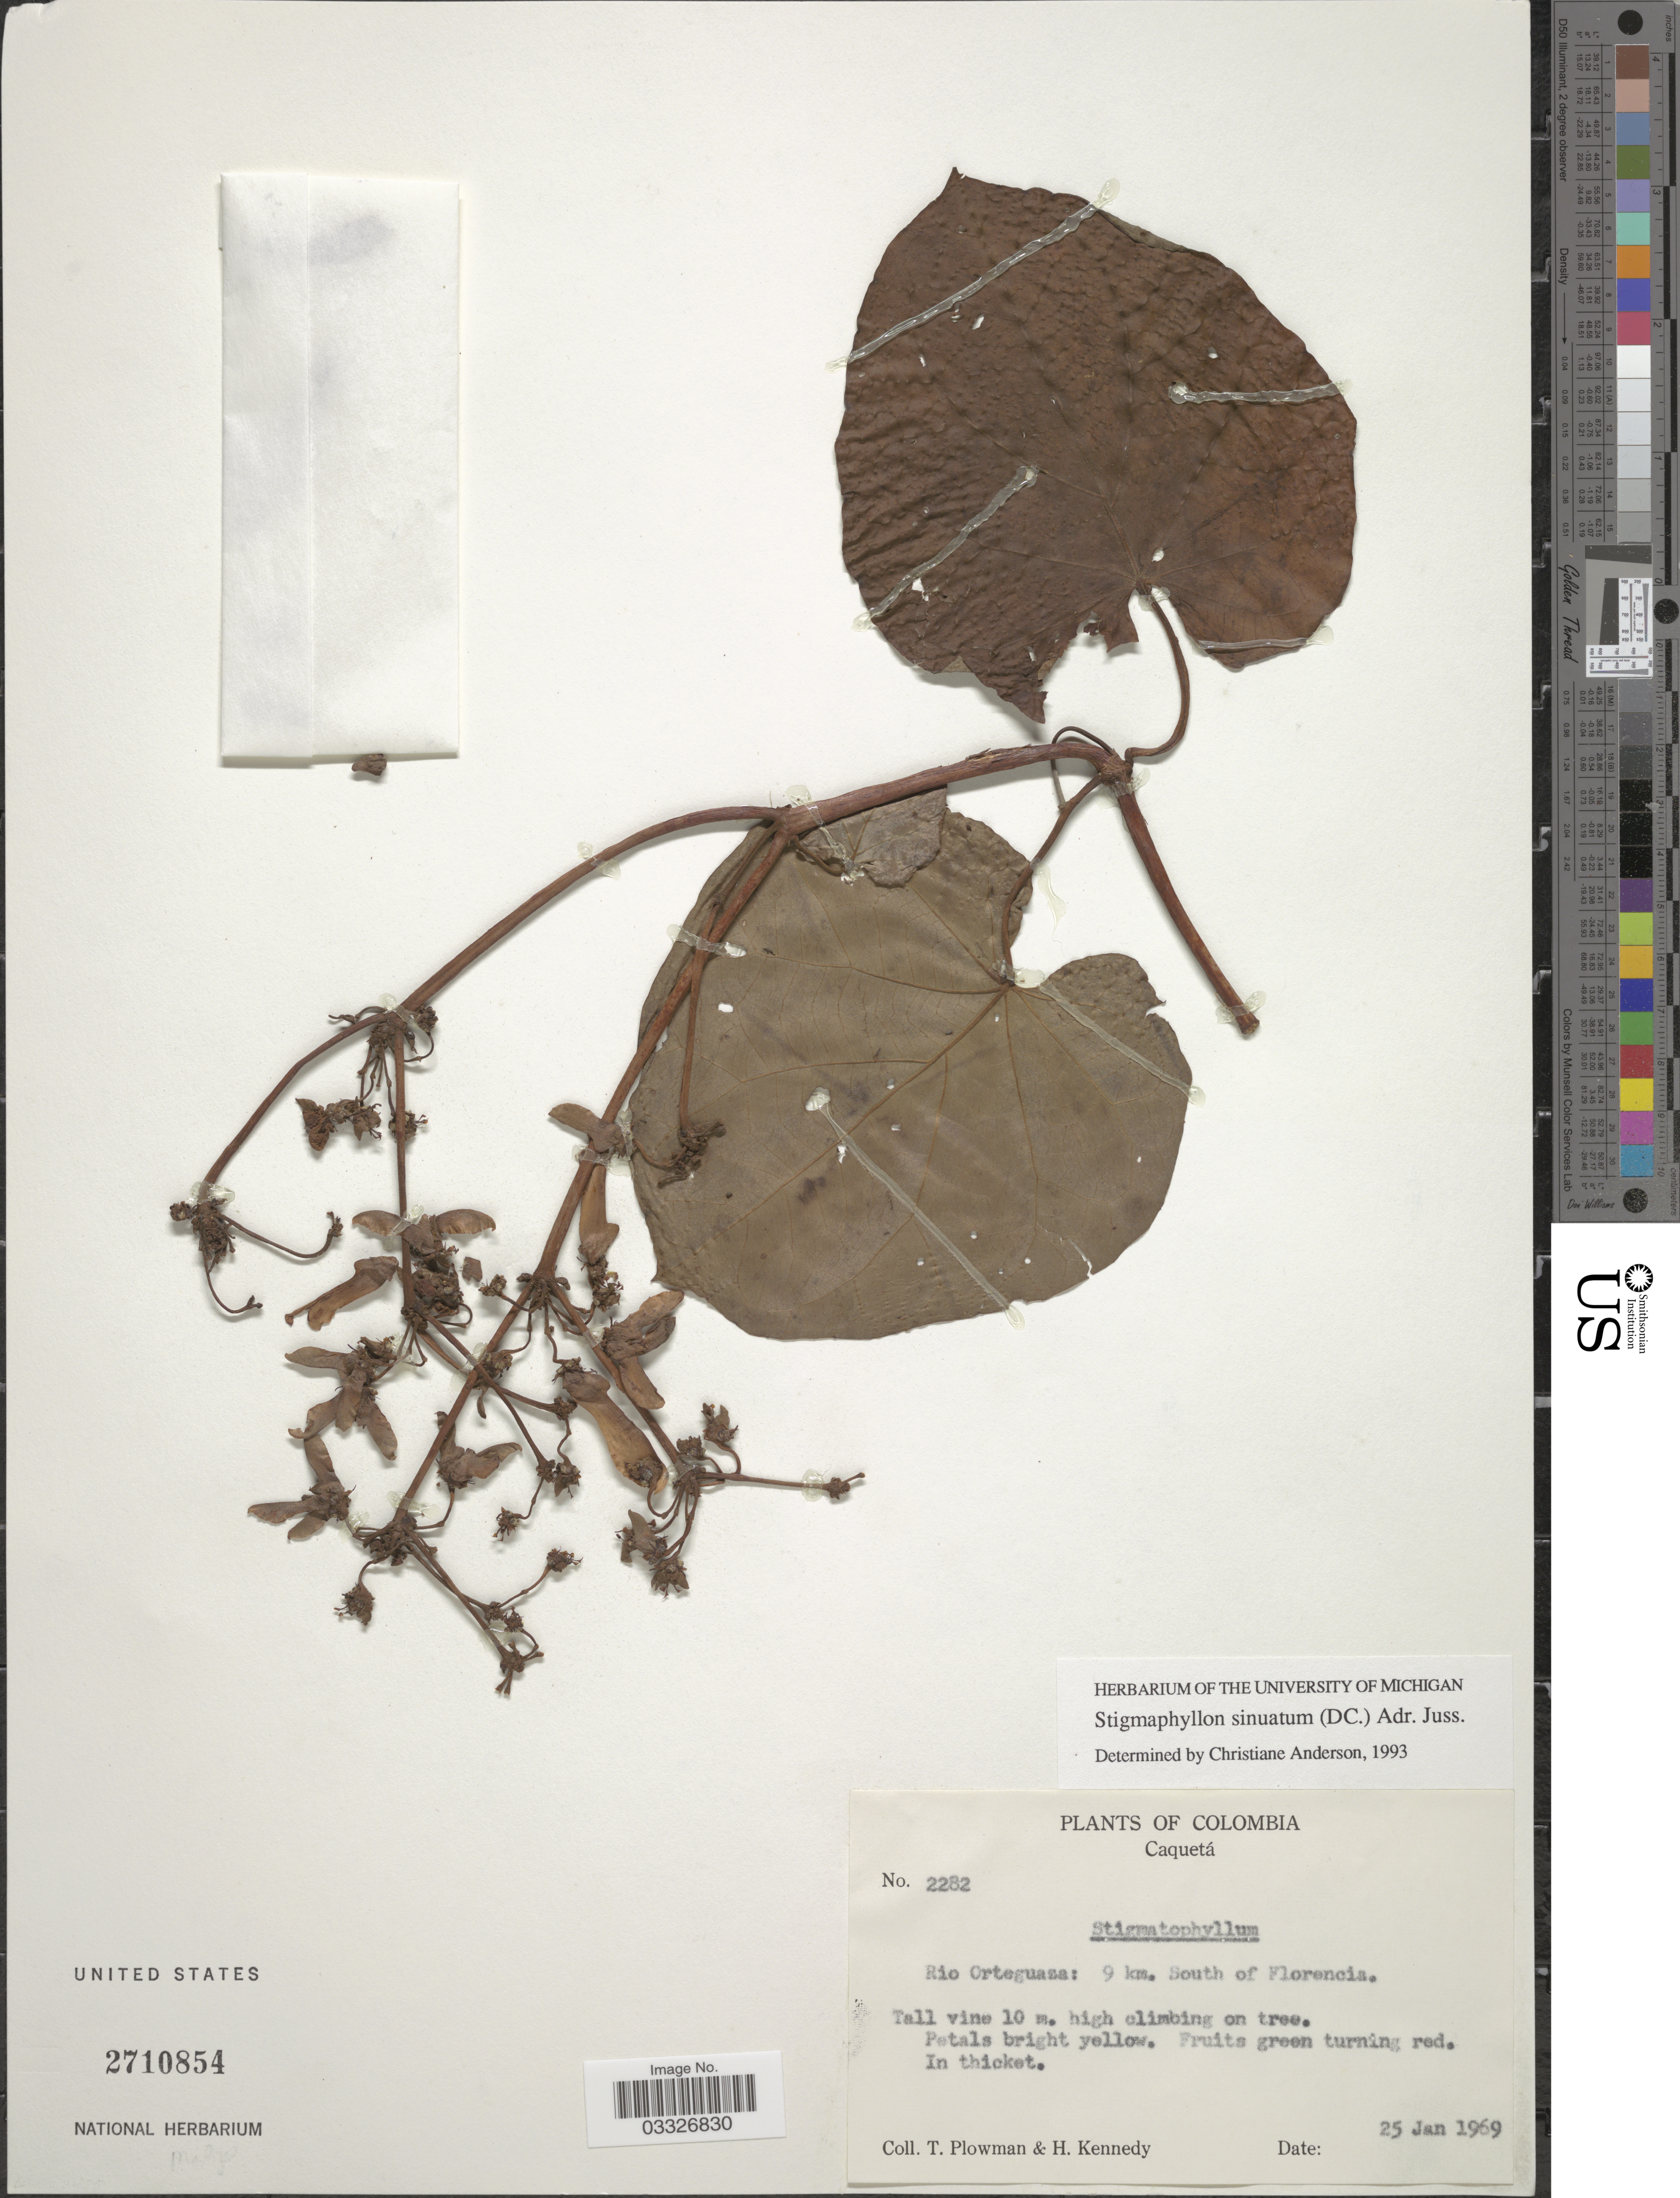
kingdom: Plantae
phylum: Tracheophyta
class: Magnoliopsida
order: Malpighiales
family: Malpighiaceae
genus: Stigmaphyllon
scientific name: Stigmaphyllon sinuatum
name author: (DC.) A. Juss.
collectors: T. Plowmann & H. Kennedy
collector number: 2282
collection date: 1969-01-25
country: Colombia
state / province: Caquetá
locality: Rio Orteguaza: 9 km. South of Florencia.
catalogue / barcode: US 2710854